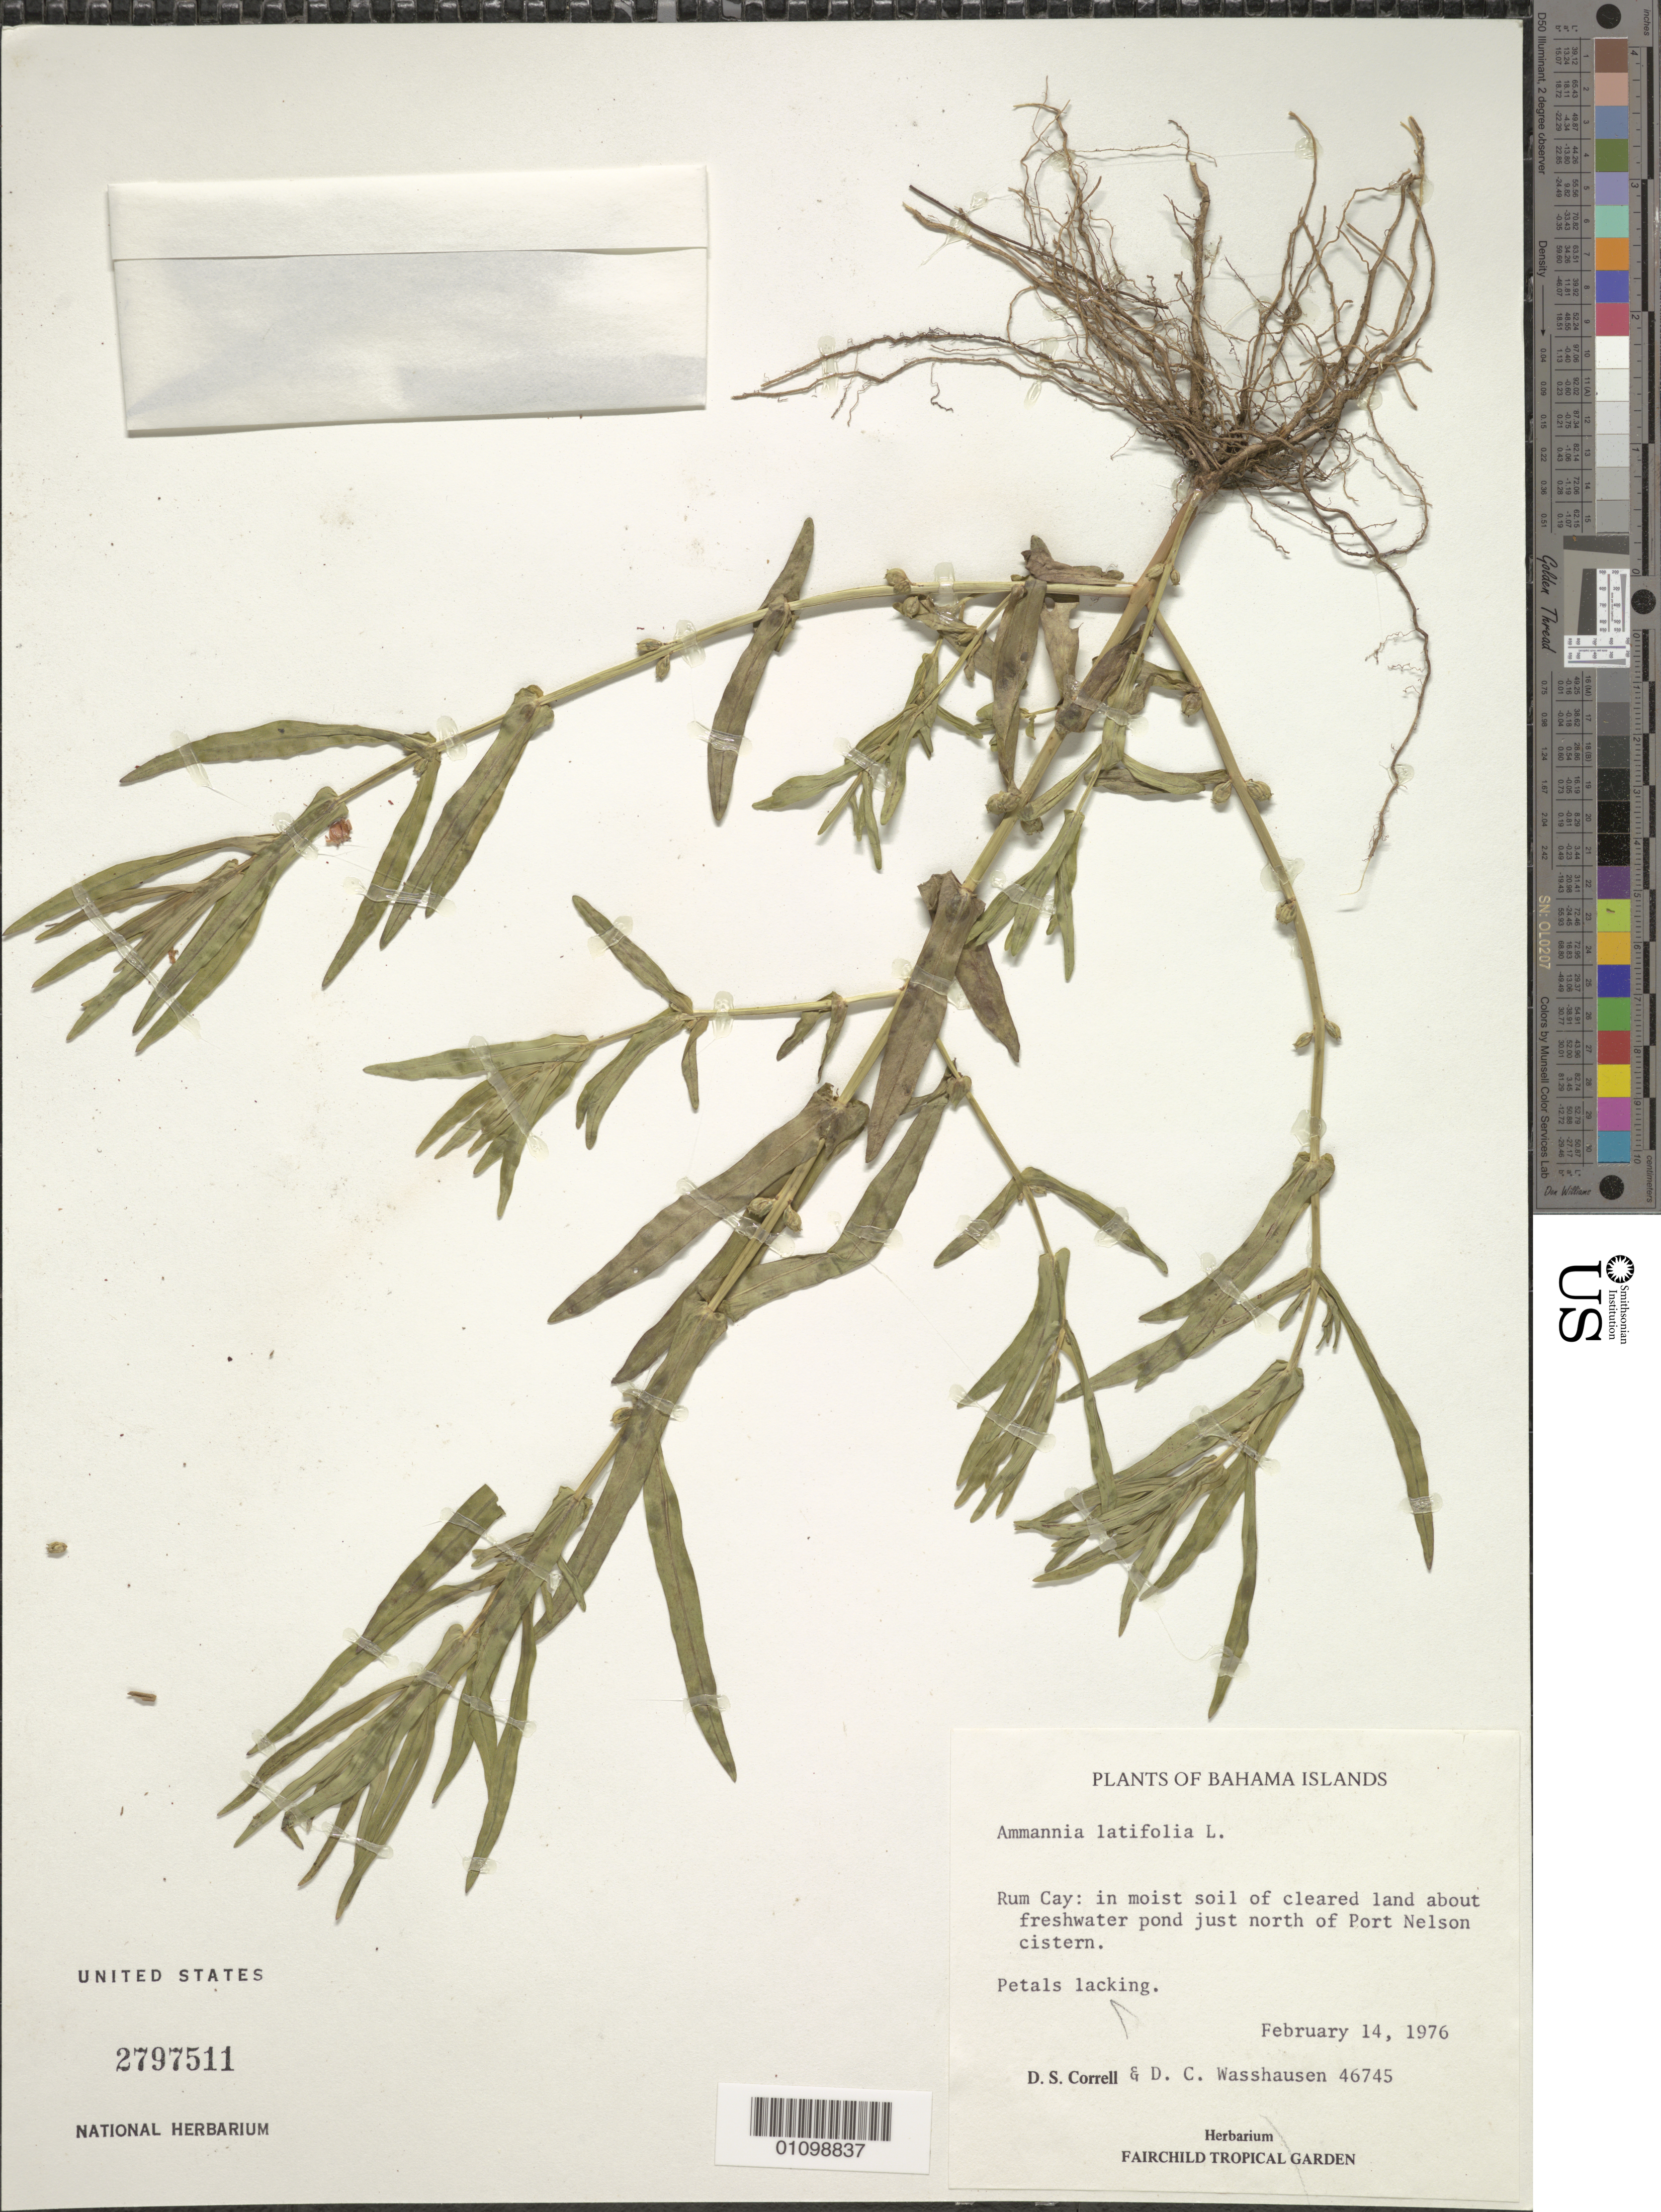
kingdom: Plantae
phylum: Tracheophyta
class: Magnoliopsida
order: Myrtales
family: Lythraceae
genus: Ammannia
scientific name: Ammannia latifolia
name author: L.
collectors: D. S. Correll & D. C. Wasshausen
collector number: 46745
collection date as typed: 14 Feb 1976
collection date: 1976-02-14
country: Bahamas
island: Rum Cay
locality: In moist soil of cleared land about freshwater pond just N of Port Nelson cistern.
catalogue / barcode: US 2797511